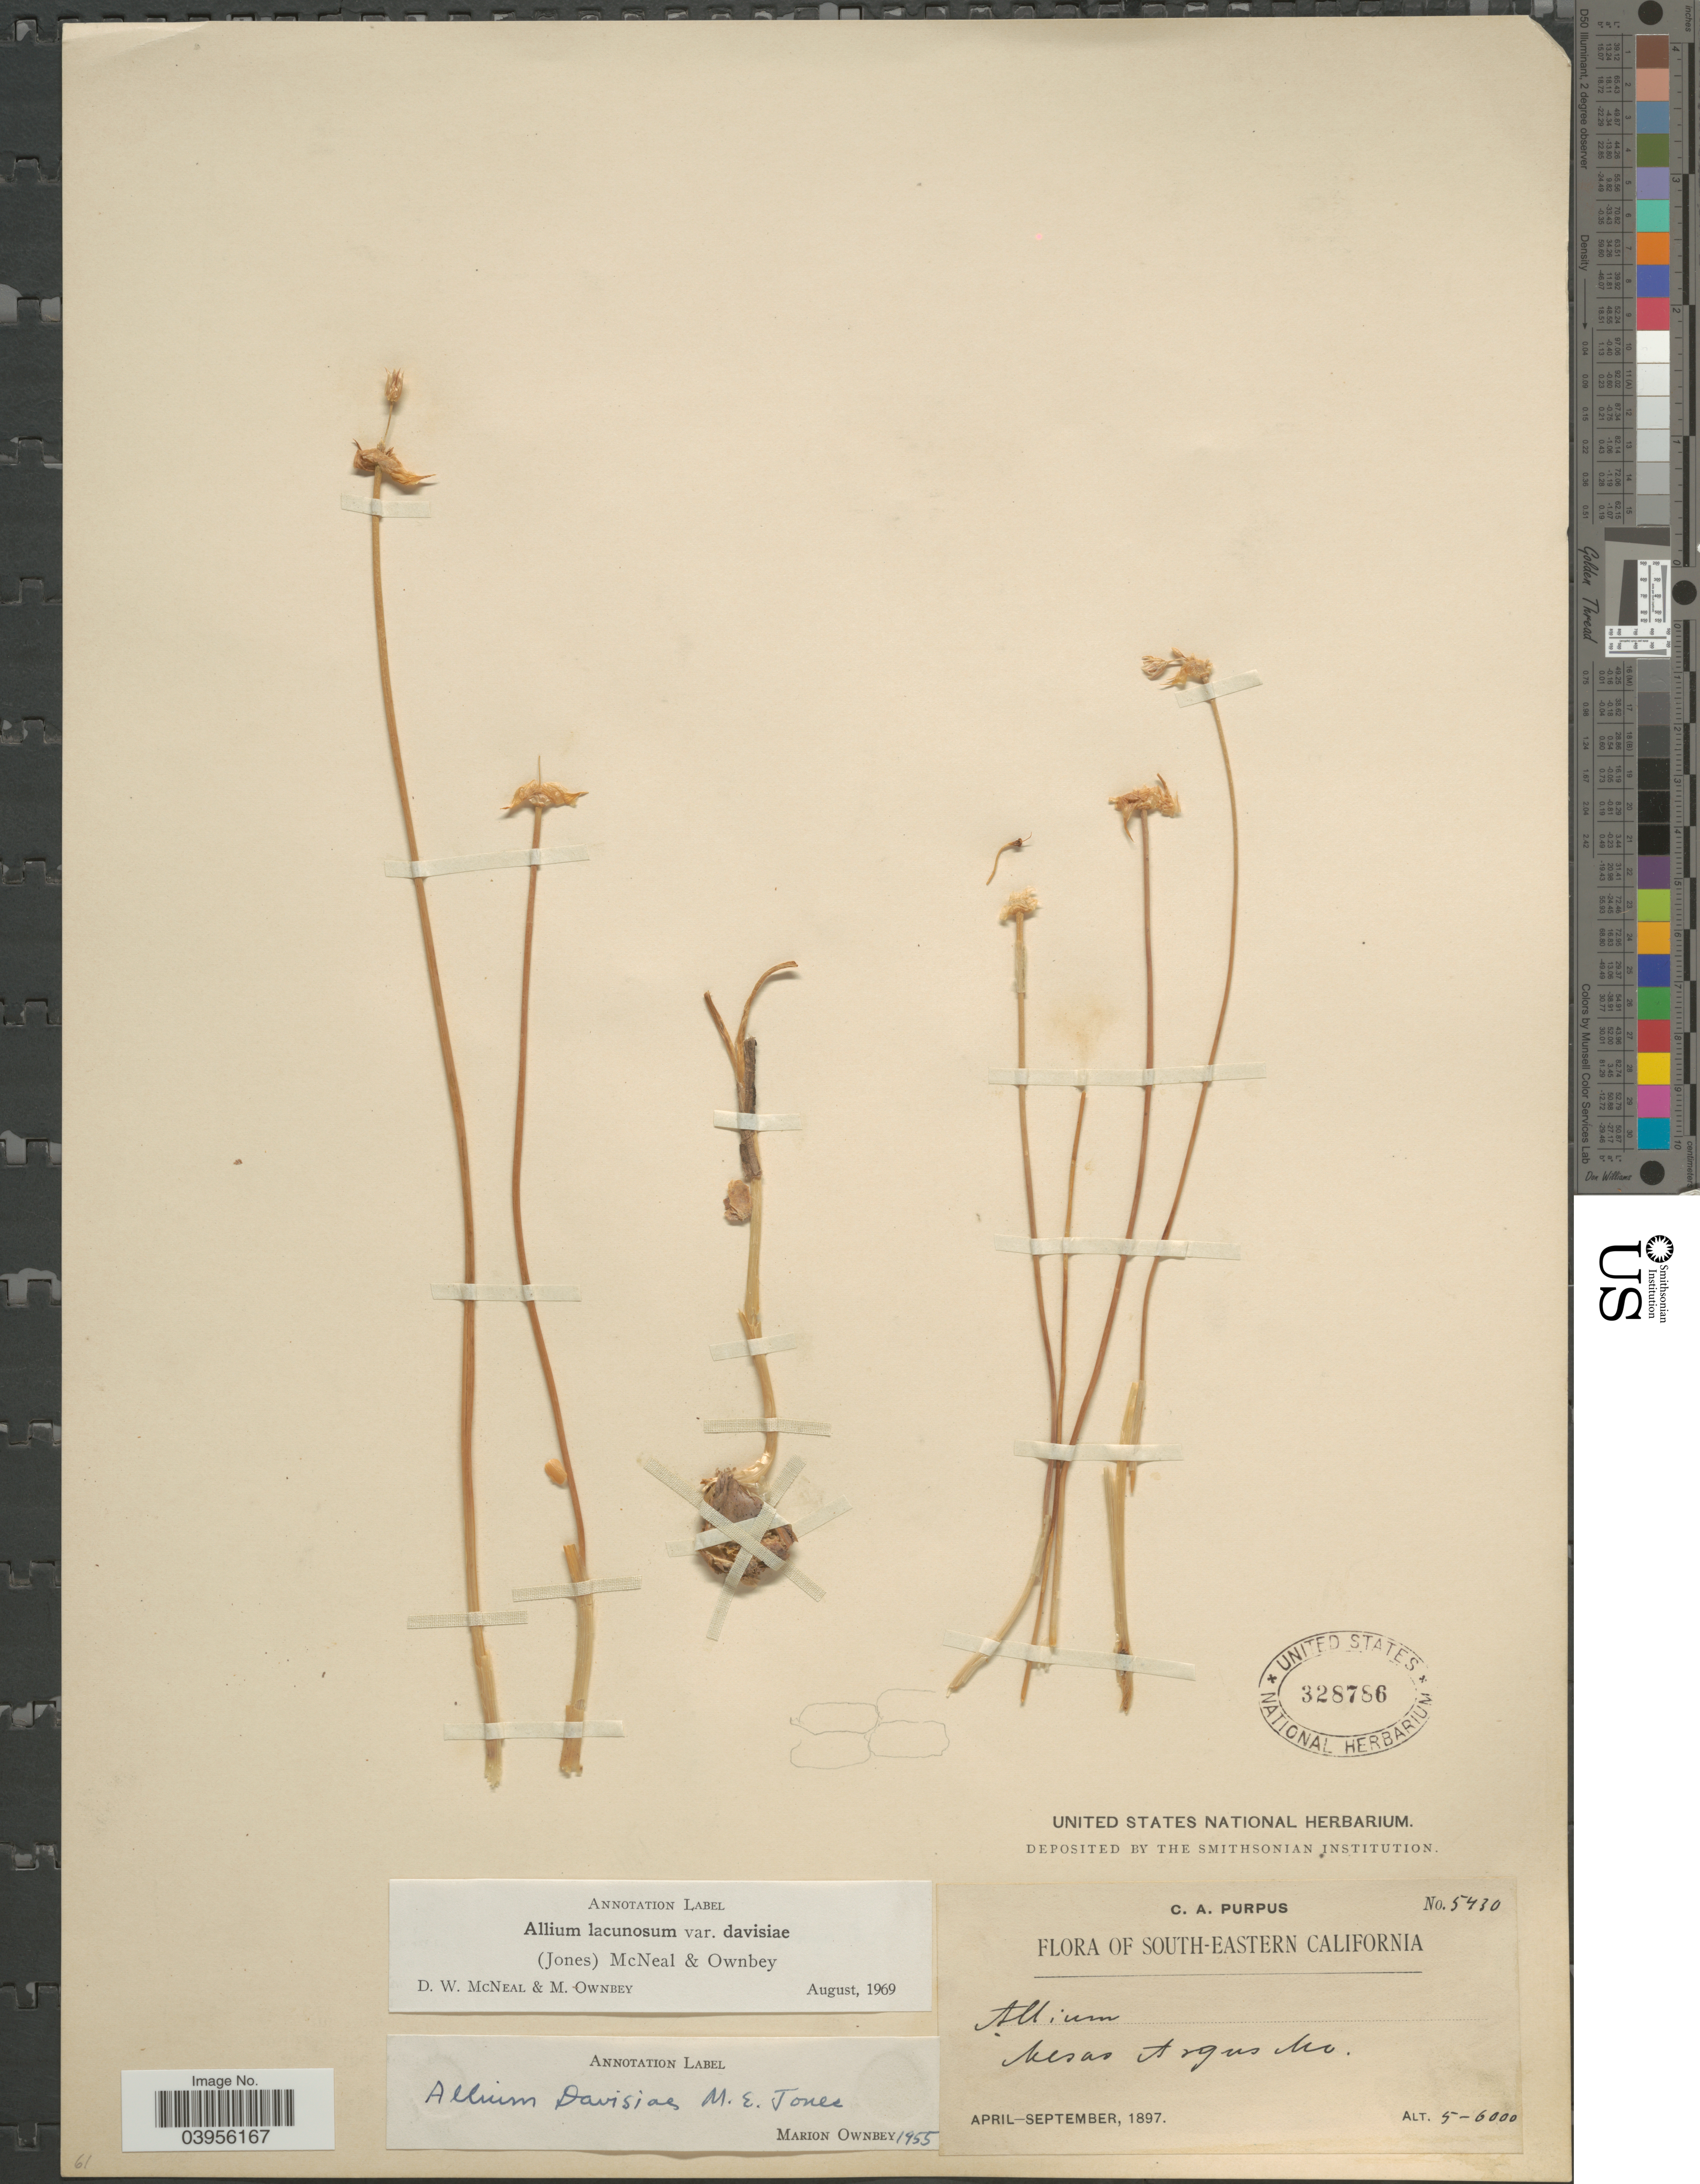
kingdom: Plantae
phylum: Tracheophyta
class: Liliopsida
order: Asparagales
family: Amaryllidaceae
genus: Allium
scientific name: Allium lacunosum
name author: S. Watson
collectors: C. A. Purpus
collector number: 5430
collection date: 1897-04/1897-09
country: United States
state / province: California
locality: South-Eastern California. Mesas Argus Mo.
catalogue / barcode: US 328786